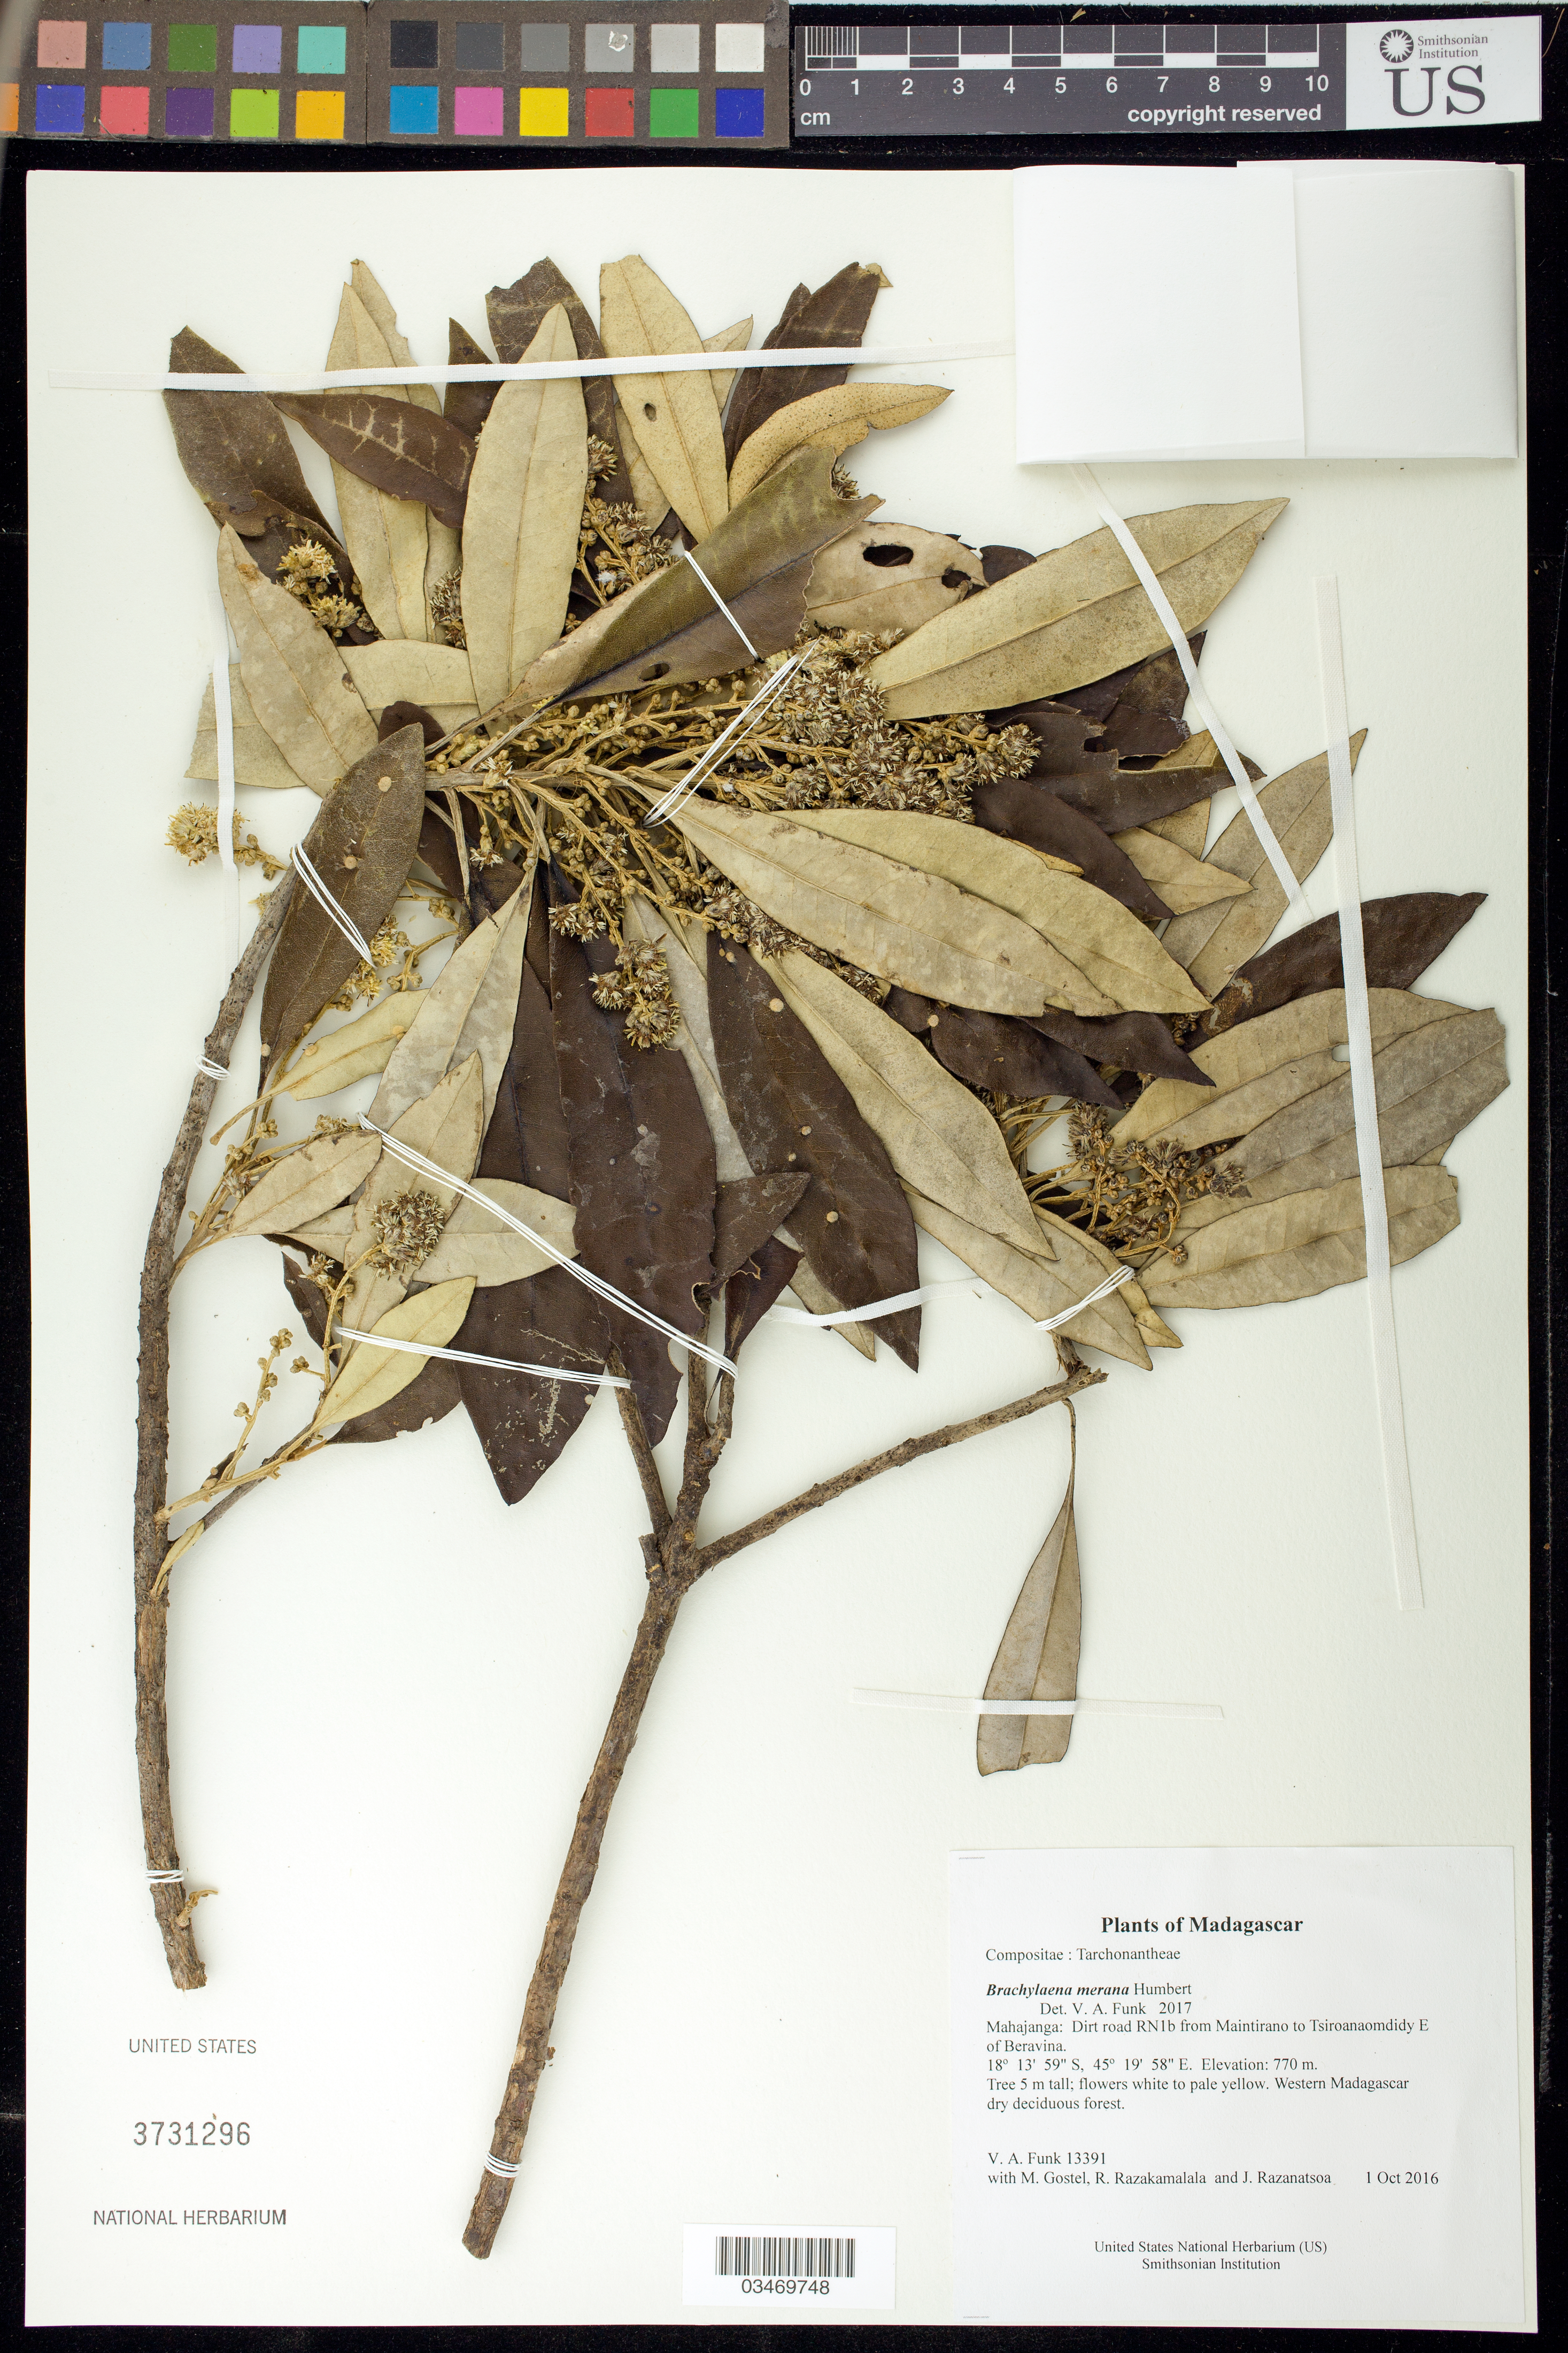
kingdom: Plantae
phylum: Tracheophyta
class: Magnoliopsida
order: Asterales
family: Asteraceae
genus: Brachylaena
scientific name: Brachylaena merana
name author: Humbert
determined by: Funk, Vicki A., (BOT), Smithsonian Institution - National Museum of Natural History (UNITED STATES)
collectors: M. R. Gostel, R. Razakamalala & J. Razanatsoa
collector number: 13391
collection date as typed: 1 Oct 2016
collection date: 2016-10-01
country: Madagascar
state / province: Melaky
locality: Dirt road RN1b from Maintirano to Tsiroanaomdidy E of Beravina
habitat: Western Madagascar dry deciduous forest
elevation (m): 770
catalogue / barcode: US 3731296